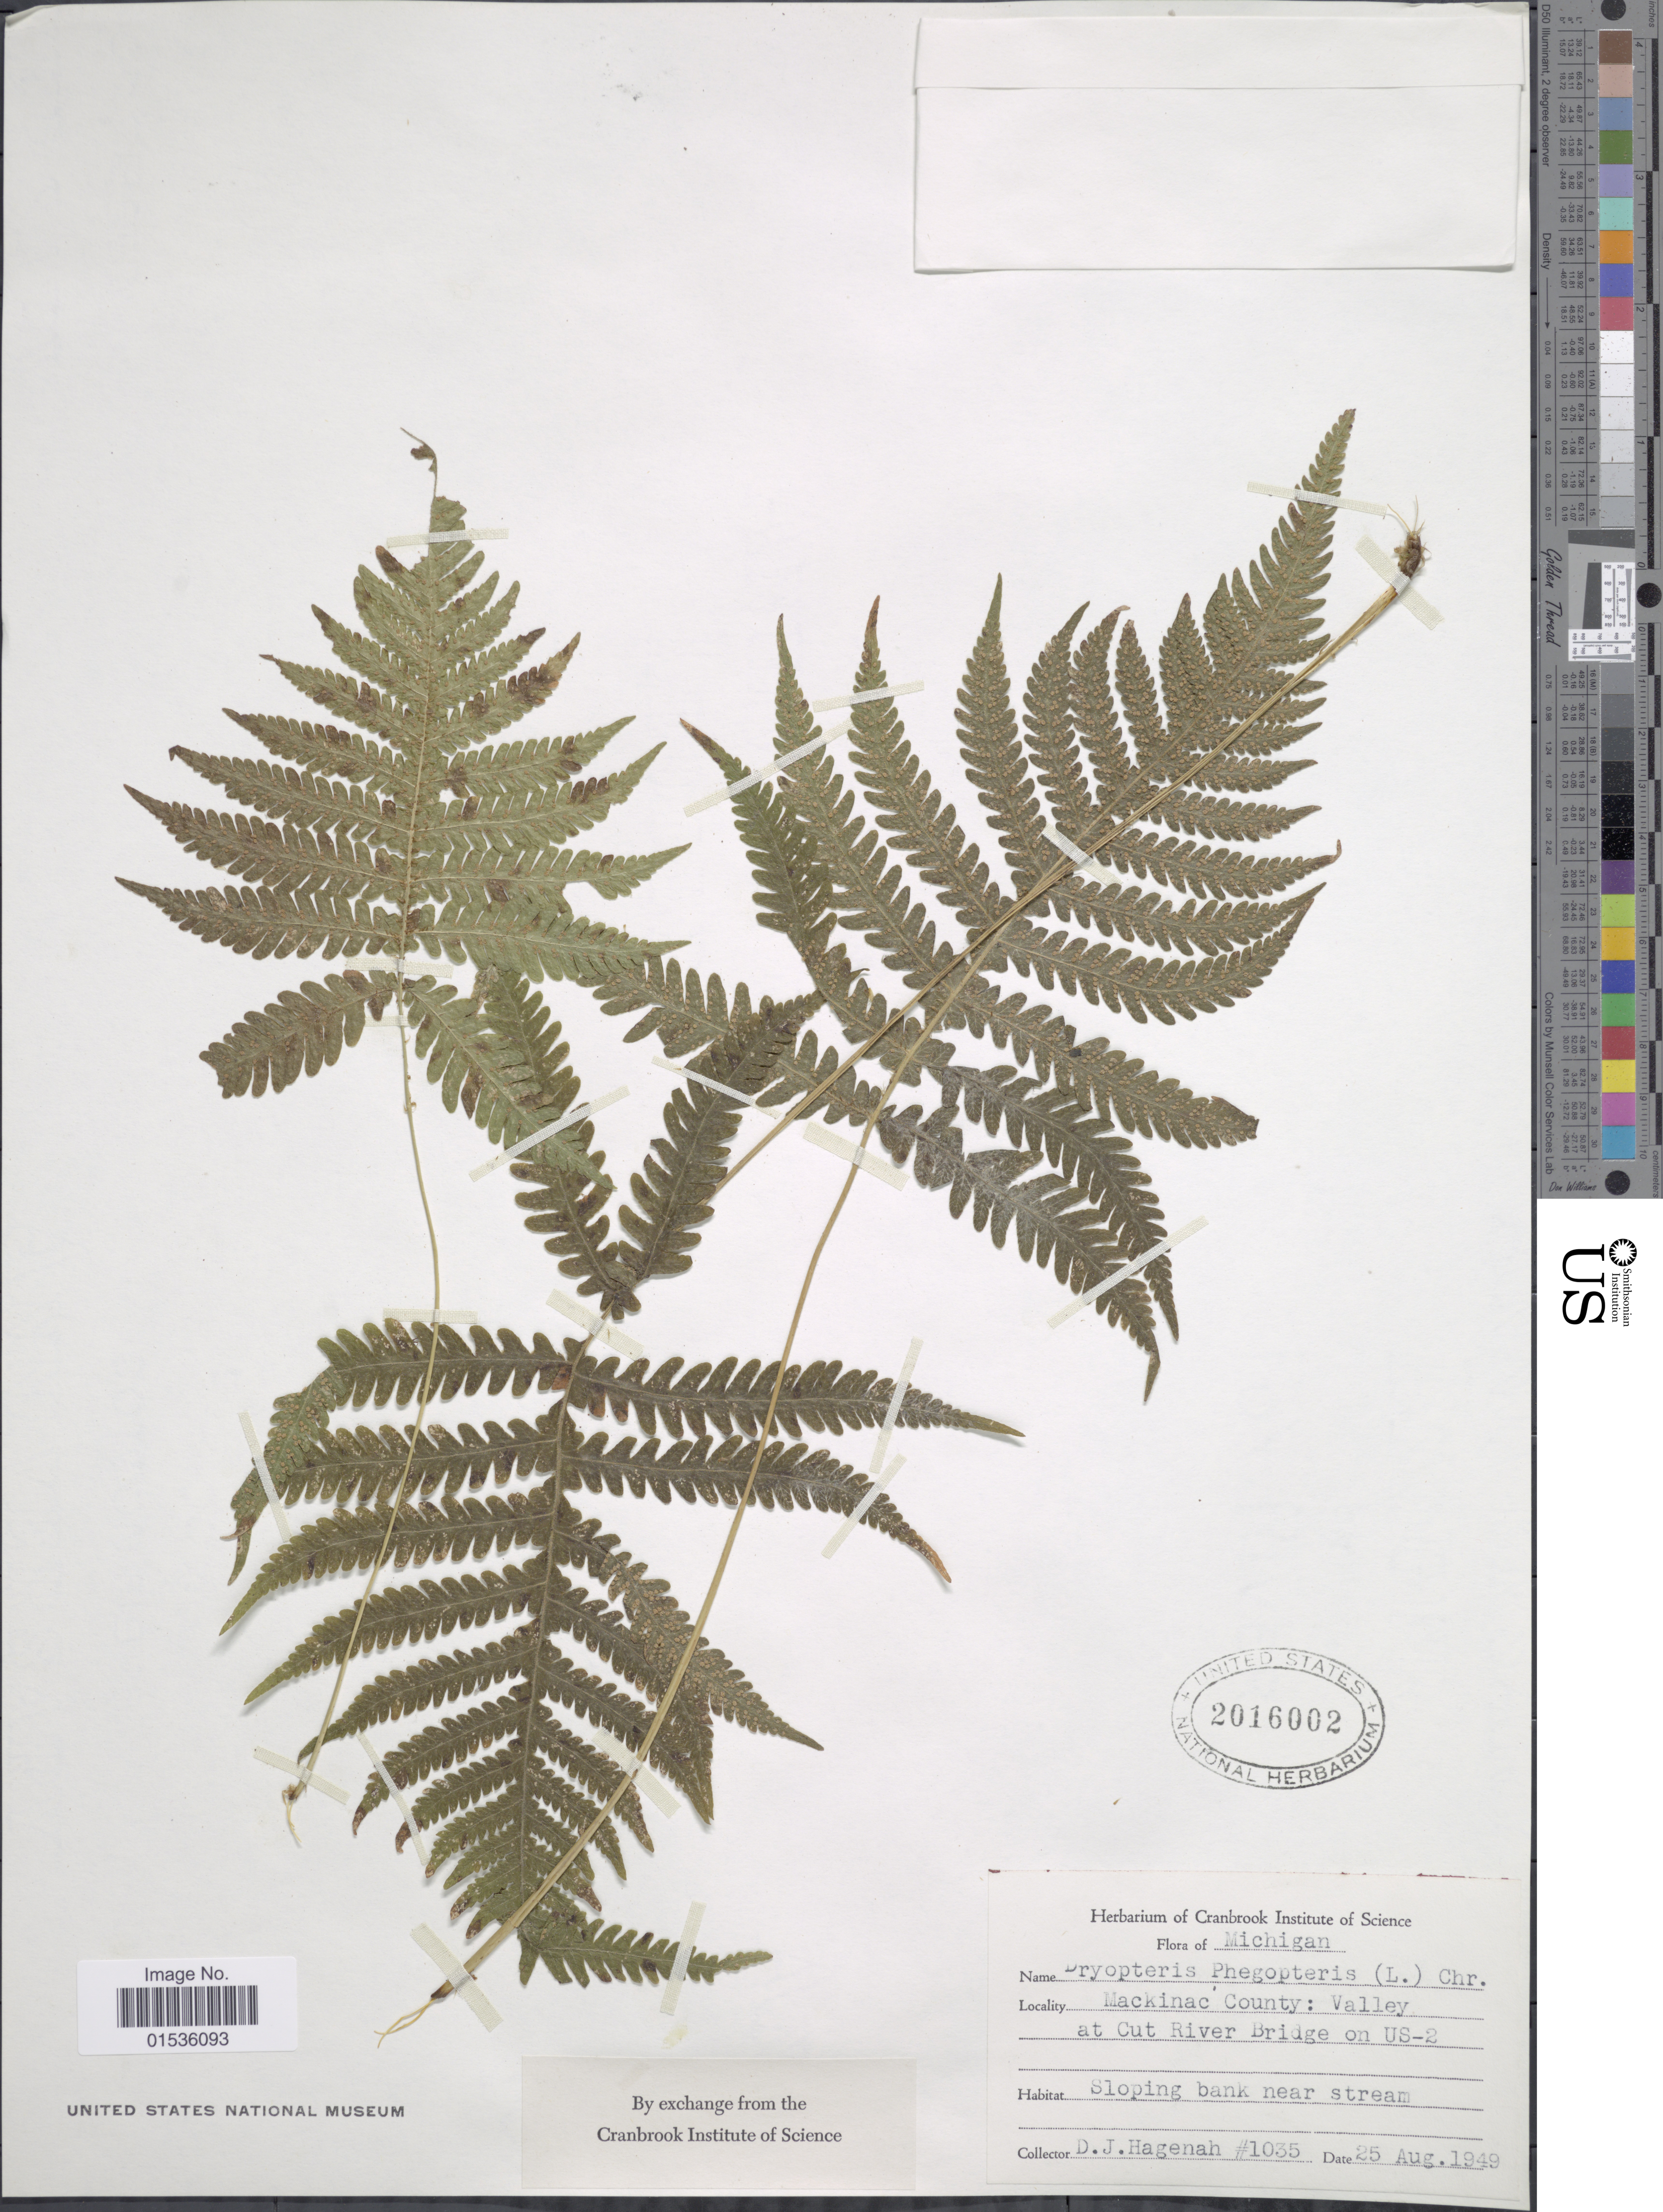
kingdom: Plantae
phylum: Tracheophyta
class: Polypodiopsida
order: Polypodiales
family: Thelypteridaceae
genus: Phegopteris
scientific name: Phegopteris connectilis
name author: (Michx.) Watt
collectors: D. Hagenah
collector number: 1035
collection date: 1949-08-25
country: United States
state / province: Michigan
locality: Michigan, Mackinac County: Valley at Cut River Bridge on US-2.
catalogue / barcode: US 2016002